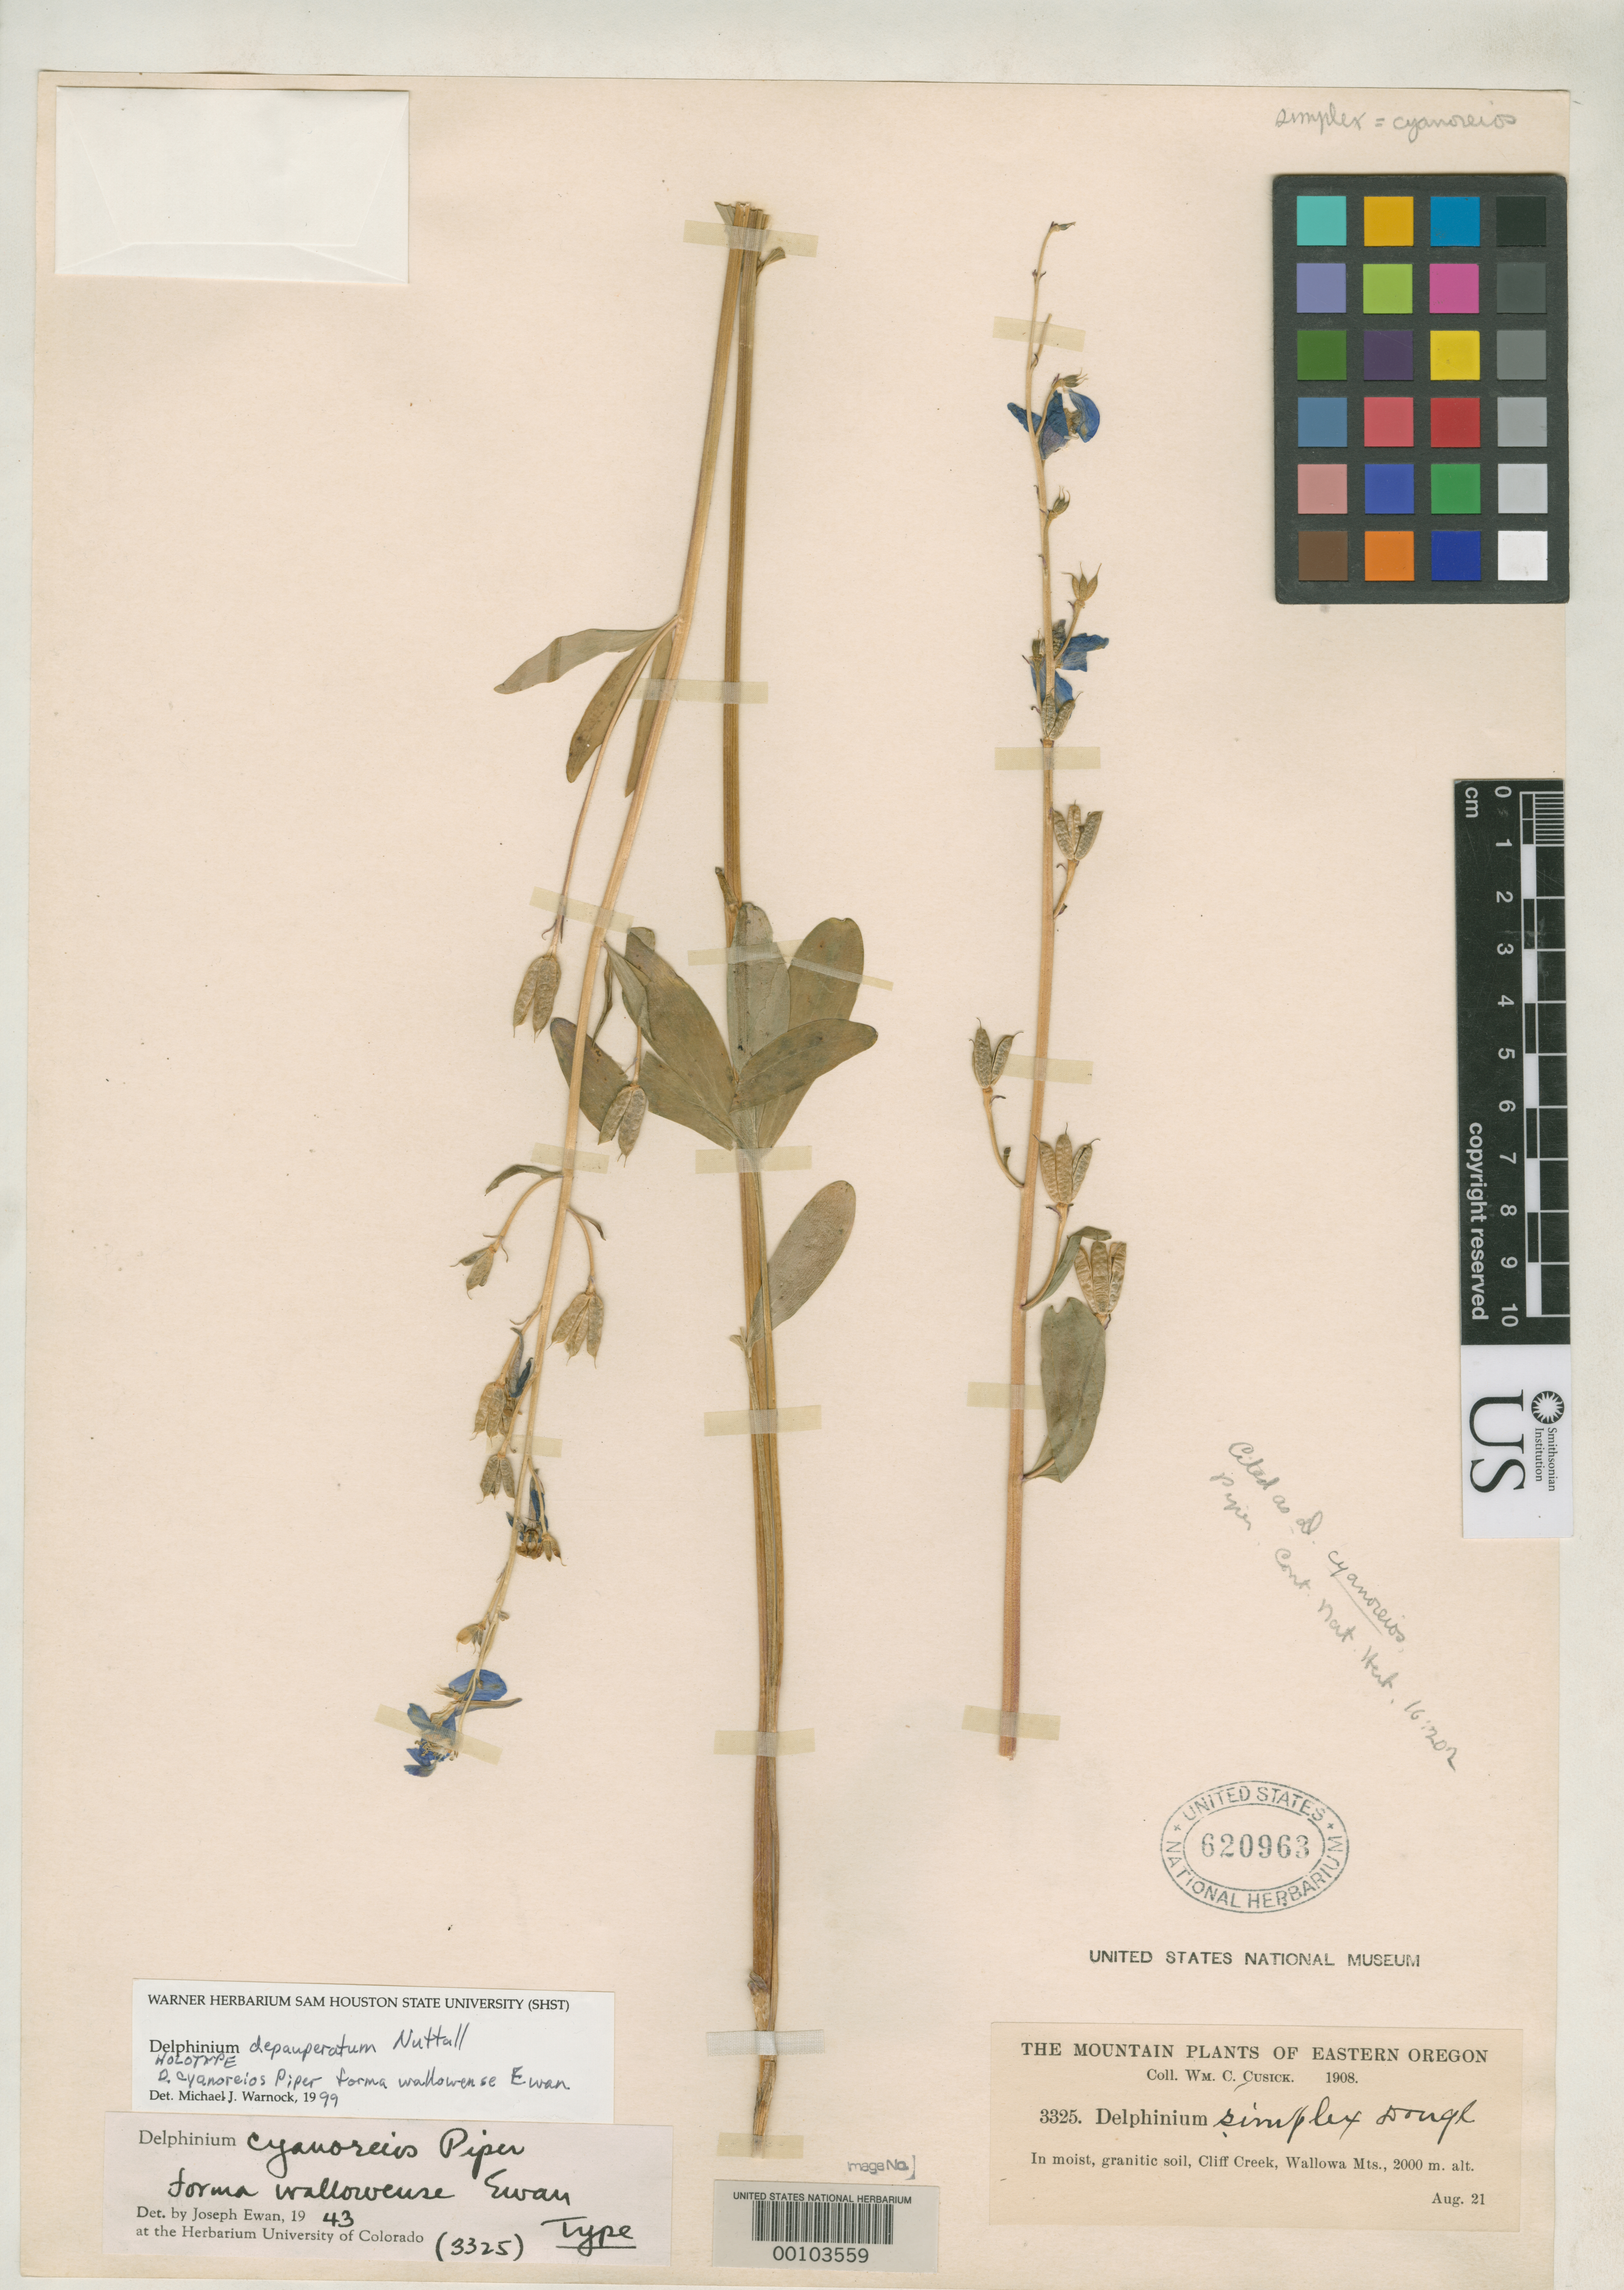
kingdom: Plantae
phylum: Tracheophyta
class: Magnoliopsida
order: Ranunculales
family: Ranunculaceae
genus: Delphinium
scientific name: Delphinium cyanoreios f. wallowense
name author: Ewan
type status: Type Fragment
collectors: W. C. Cusick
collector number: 3325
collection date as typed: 21 Aug 1908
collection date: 1908-08-21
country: United States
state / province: Oregon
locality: Cliff Creek, Wallowa Mts.; alt 2000 m.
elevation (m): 2000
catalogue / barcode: US 620963